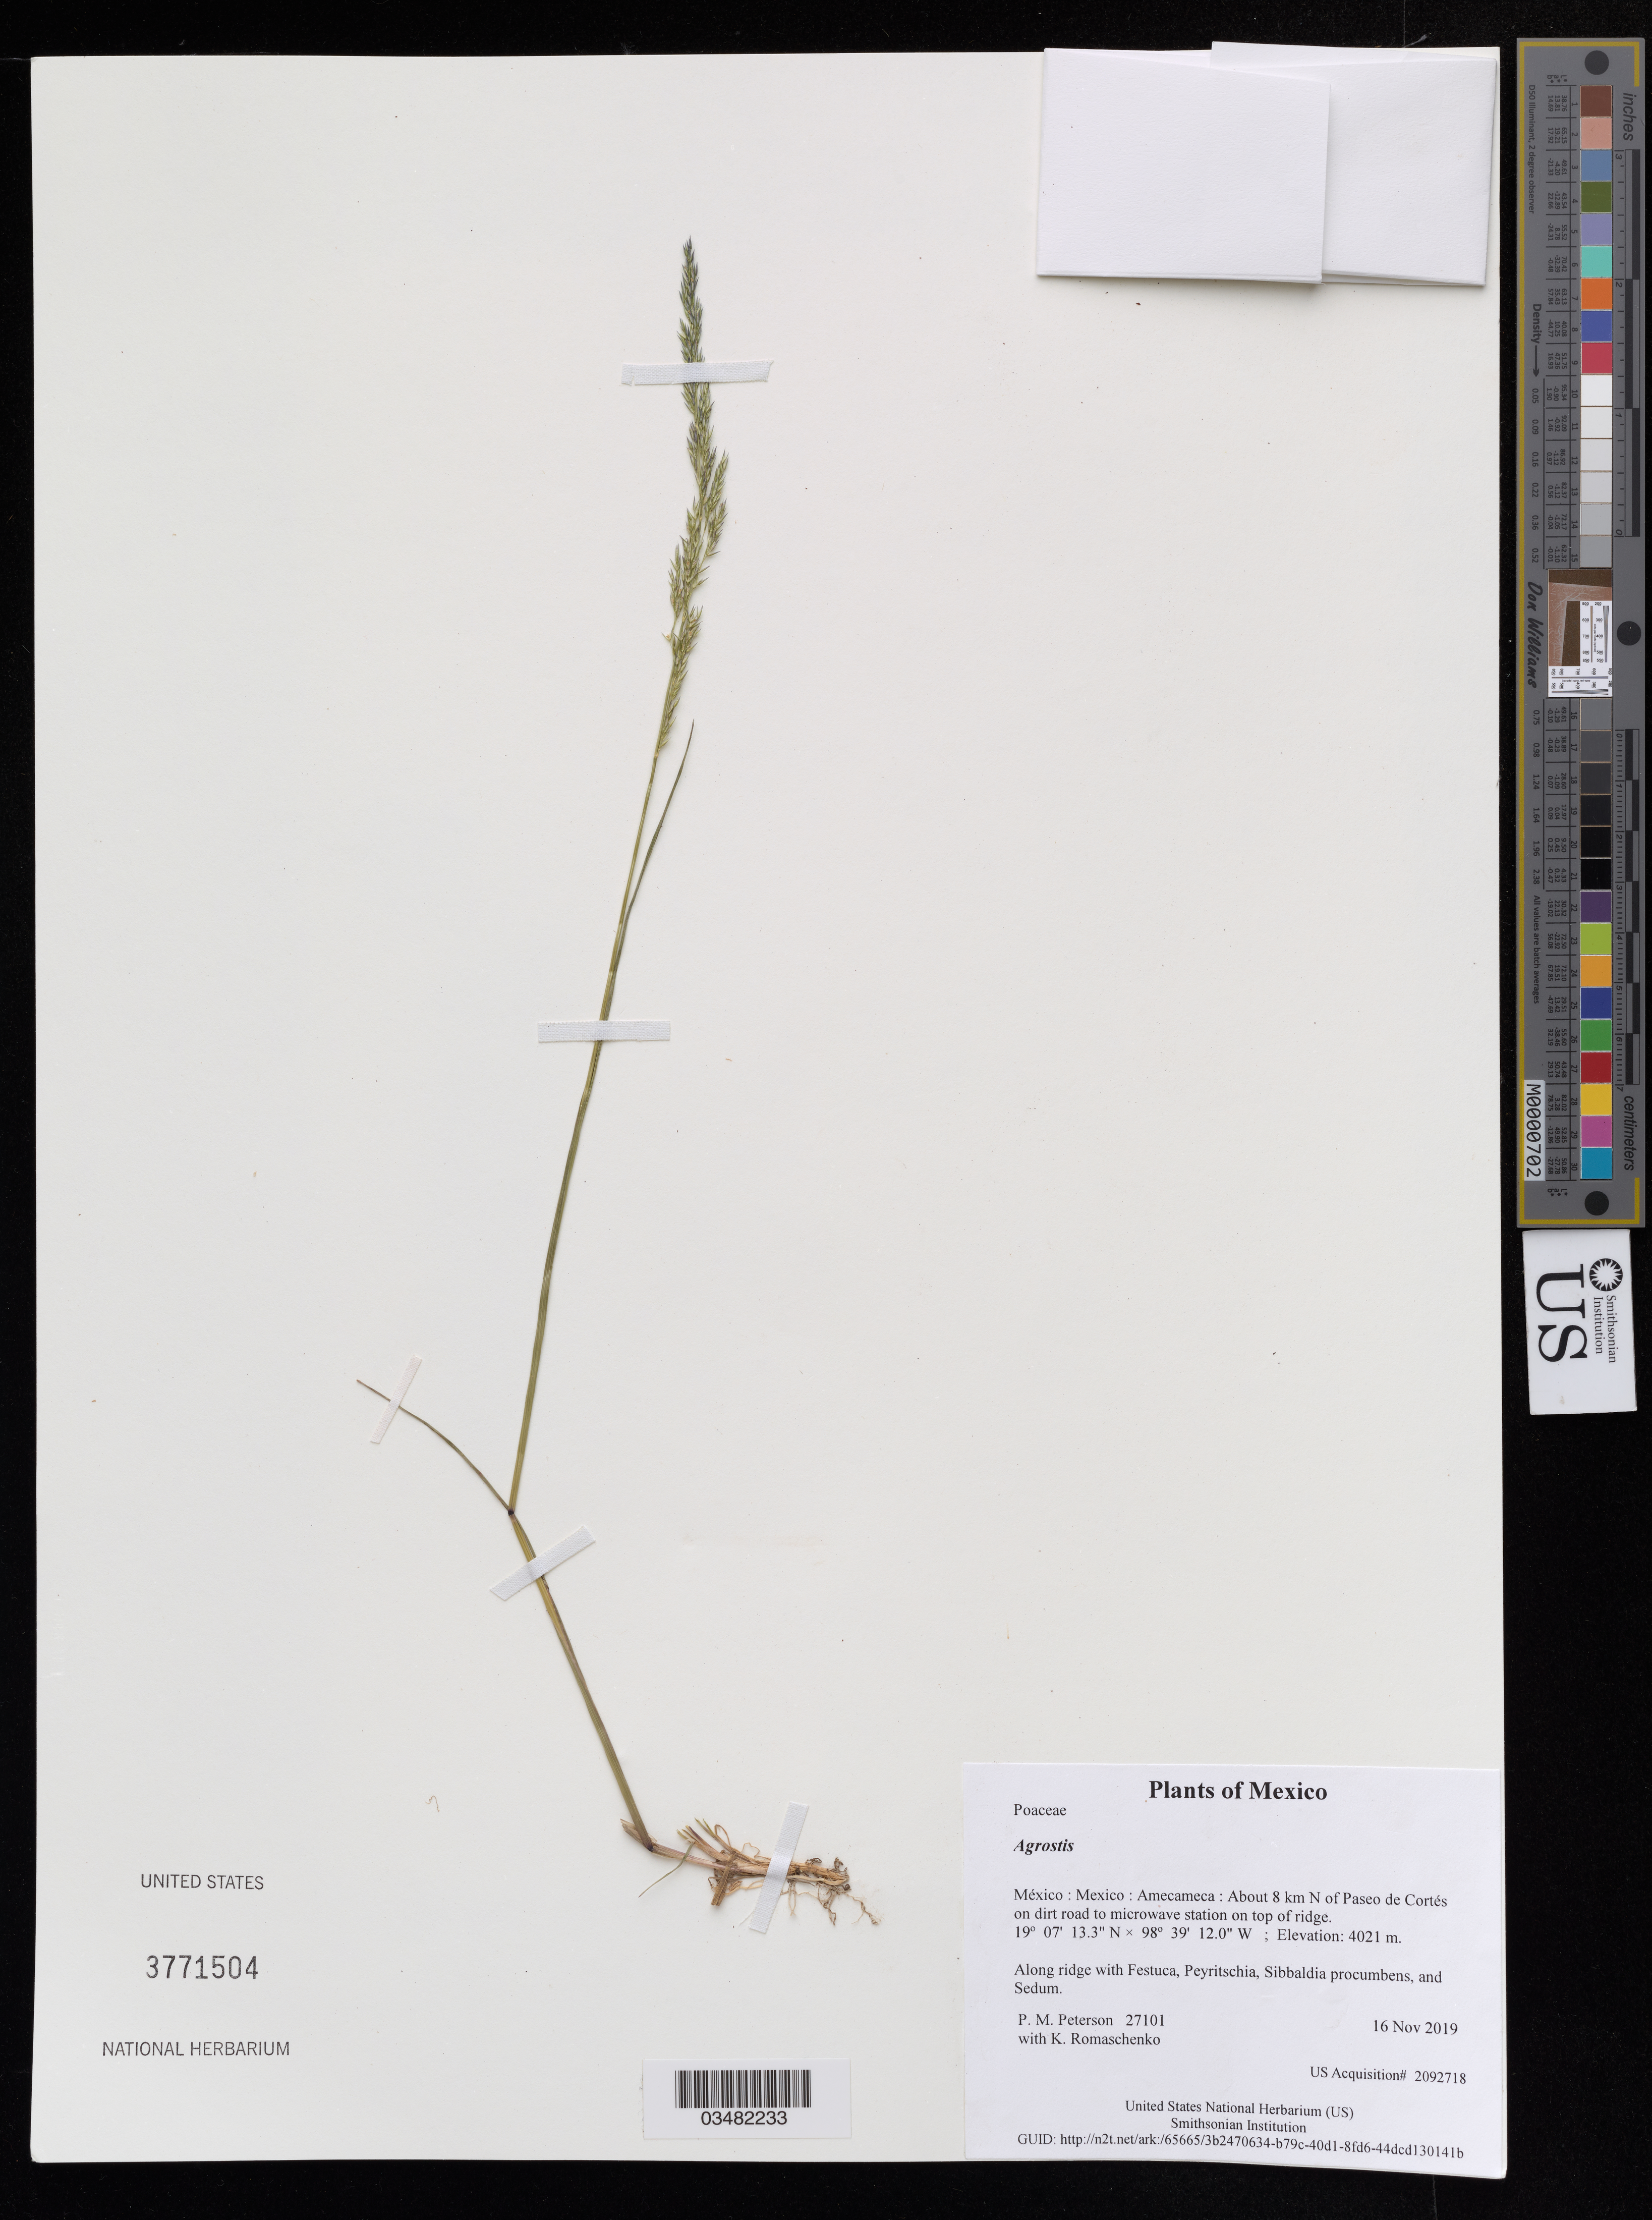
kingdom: Plantae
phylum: Tracheophyta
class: Liliopsida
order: Poales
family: Poaceae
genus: Agrostis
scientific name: Agrostis sp.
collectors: P. M. Peterson & K. Romaschenko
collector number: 27101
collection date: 2019-11-16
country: México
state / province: Mexico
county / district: Amecameca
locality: About 8 km N of Paseo de Cortés on dirt road to microwave station on top of ridge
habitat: Along ridge with Festuca, Peyritschia, Sibbaldia procumbens, and Sedum.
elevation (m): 4021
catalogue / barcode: US 3771504